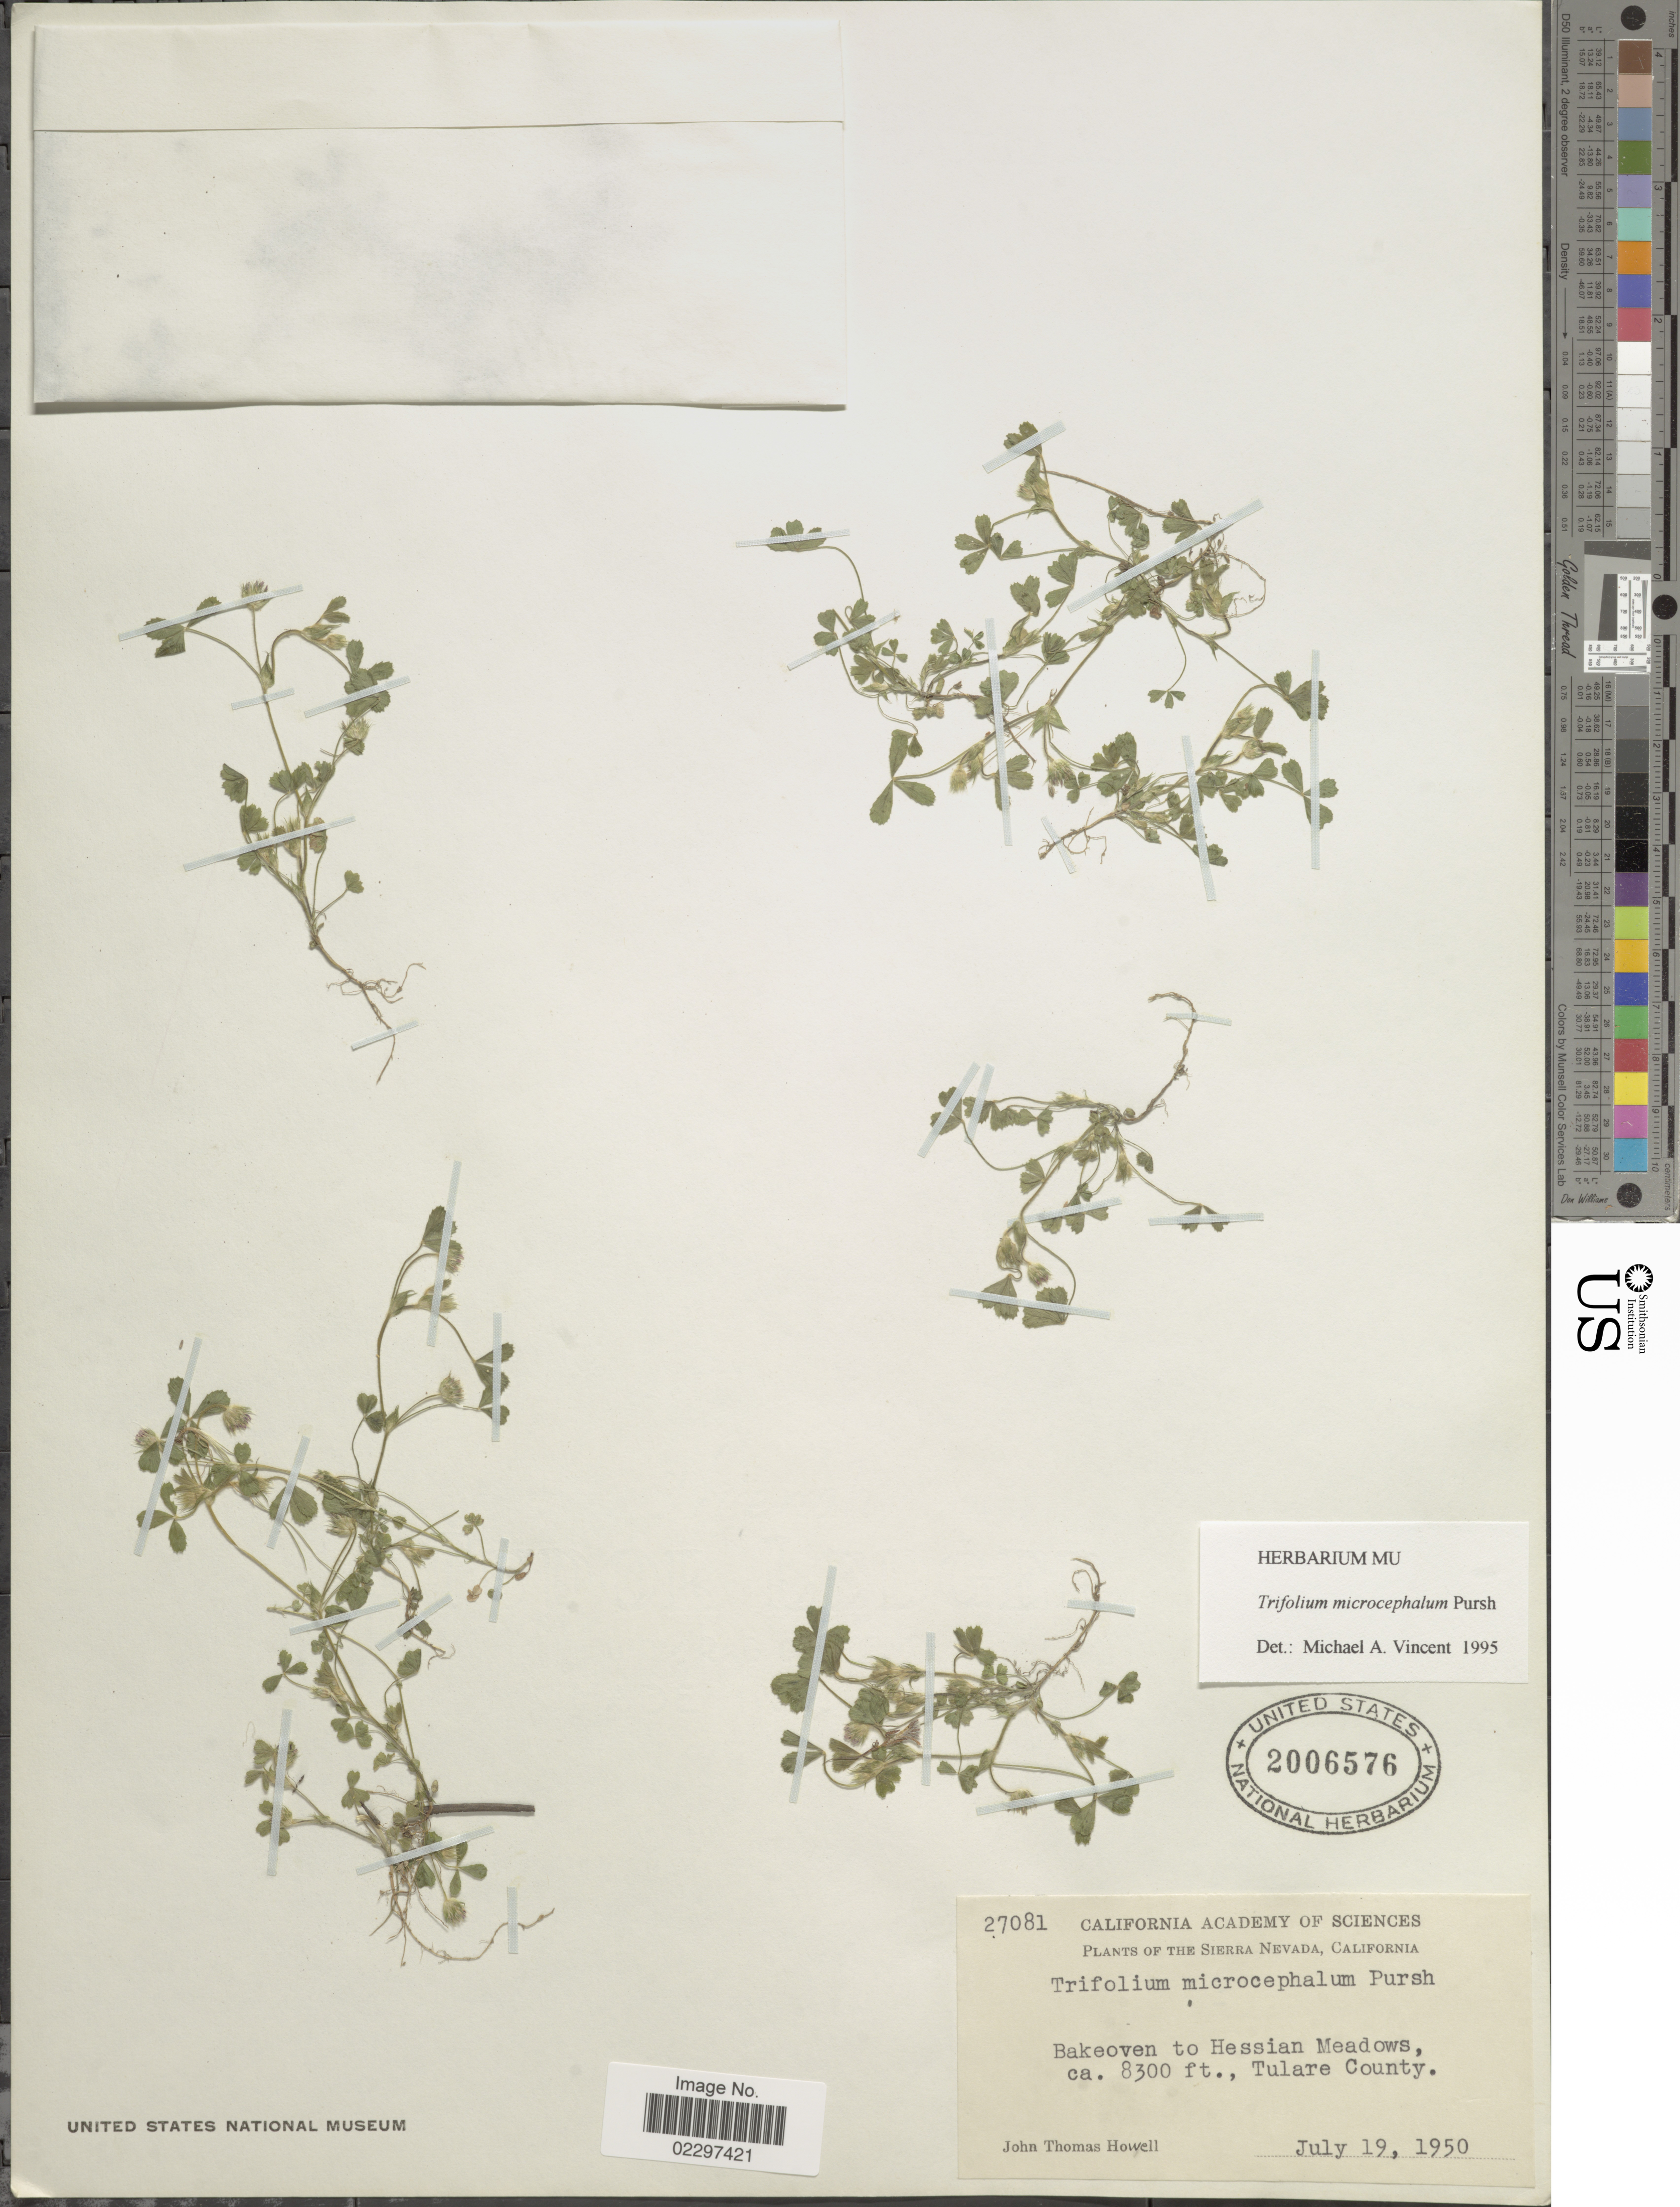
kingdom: Plantae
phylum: Tracheophyta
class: Magnoliopsida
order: Fabales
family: Fabaceae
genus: Trifolium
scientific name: Trifolium microcephalum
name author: Pursh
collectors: J. T. Howell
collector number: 27081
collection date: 1950-07-19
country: United States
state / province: California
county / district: Tulare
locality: Sierra Nevada. Bakeoven to Hessian Meadows, Tulare County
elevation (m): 2530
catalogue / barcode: US 2006576